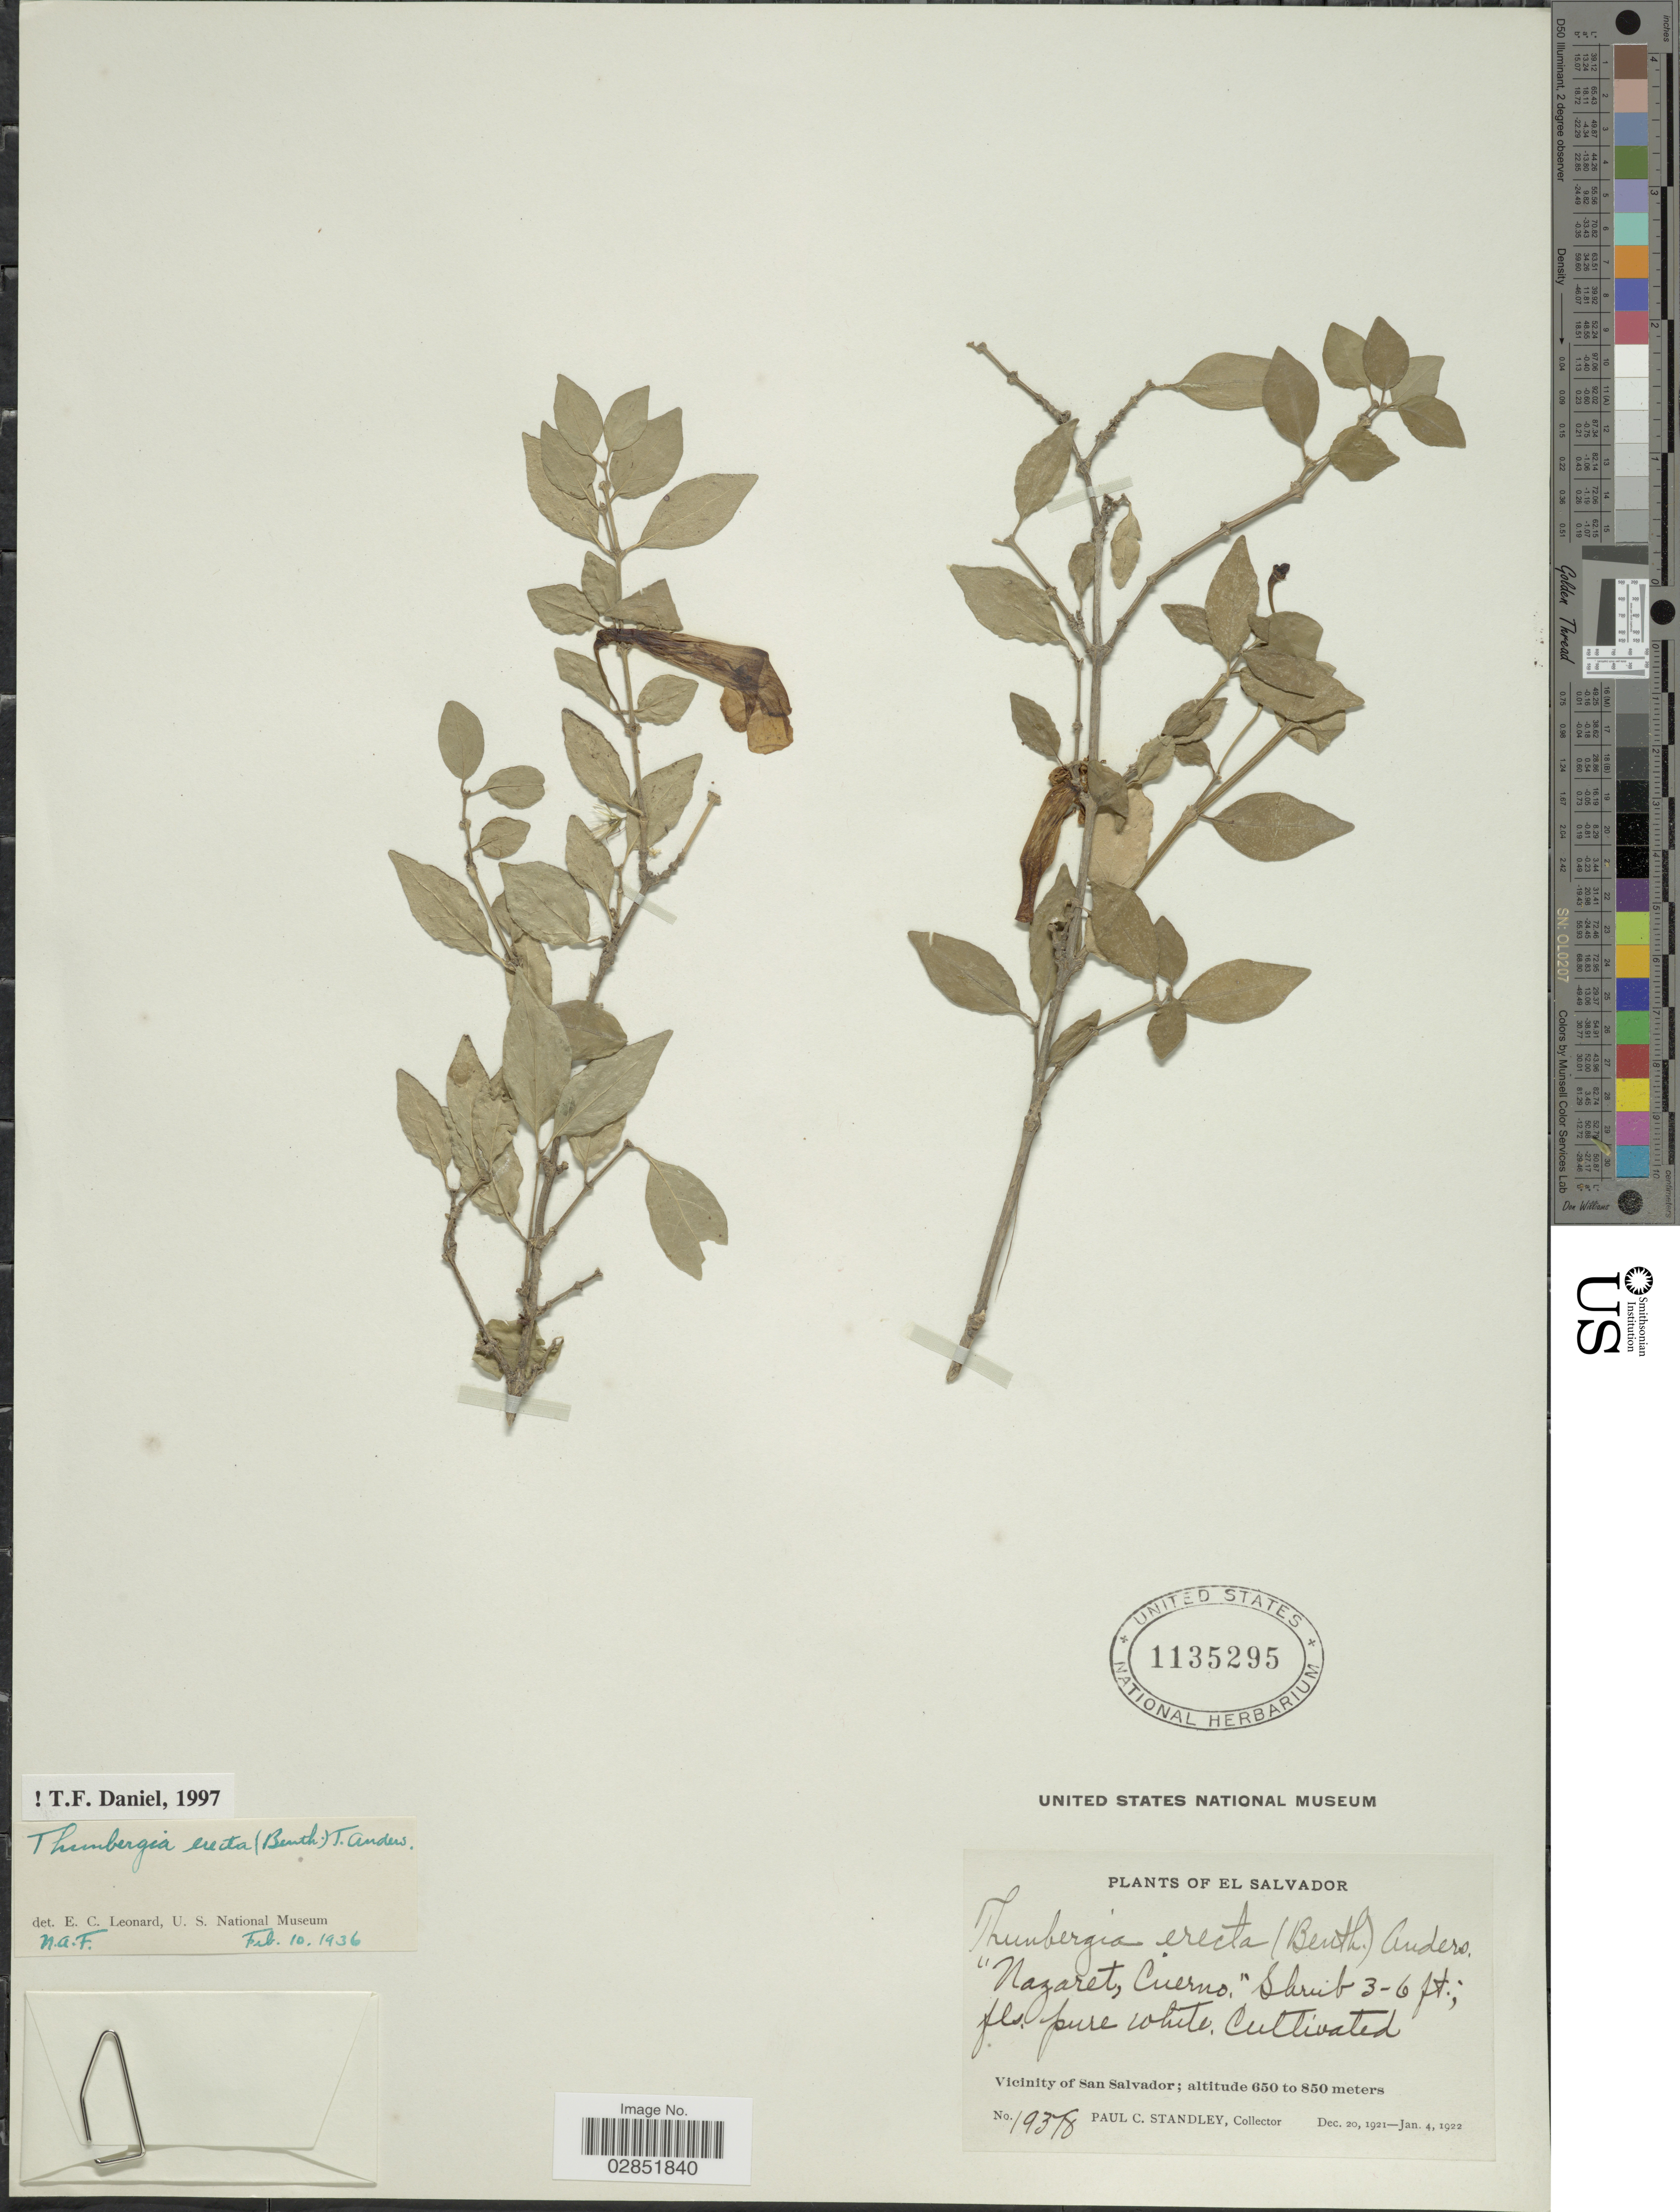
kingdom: Plantae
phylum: Tracheophyta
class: Magnoliopsida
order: Lamiales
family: Acanthaceae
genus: Thunbergia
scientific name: Thunbergia erecta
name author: (Benth.) T. Anderson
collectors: P. C. Standley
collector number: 19378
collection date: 1921-12-20/1922-01-04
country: El Salvador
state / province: San Salvador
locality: Vicinity of San Salvador."Nazaret, Cuerno."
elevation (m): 650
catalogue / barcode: US 1135295